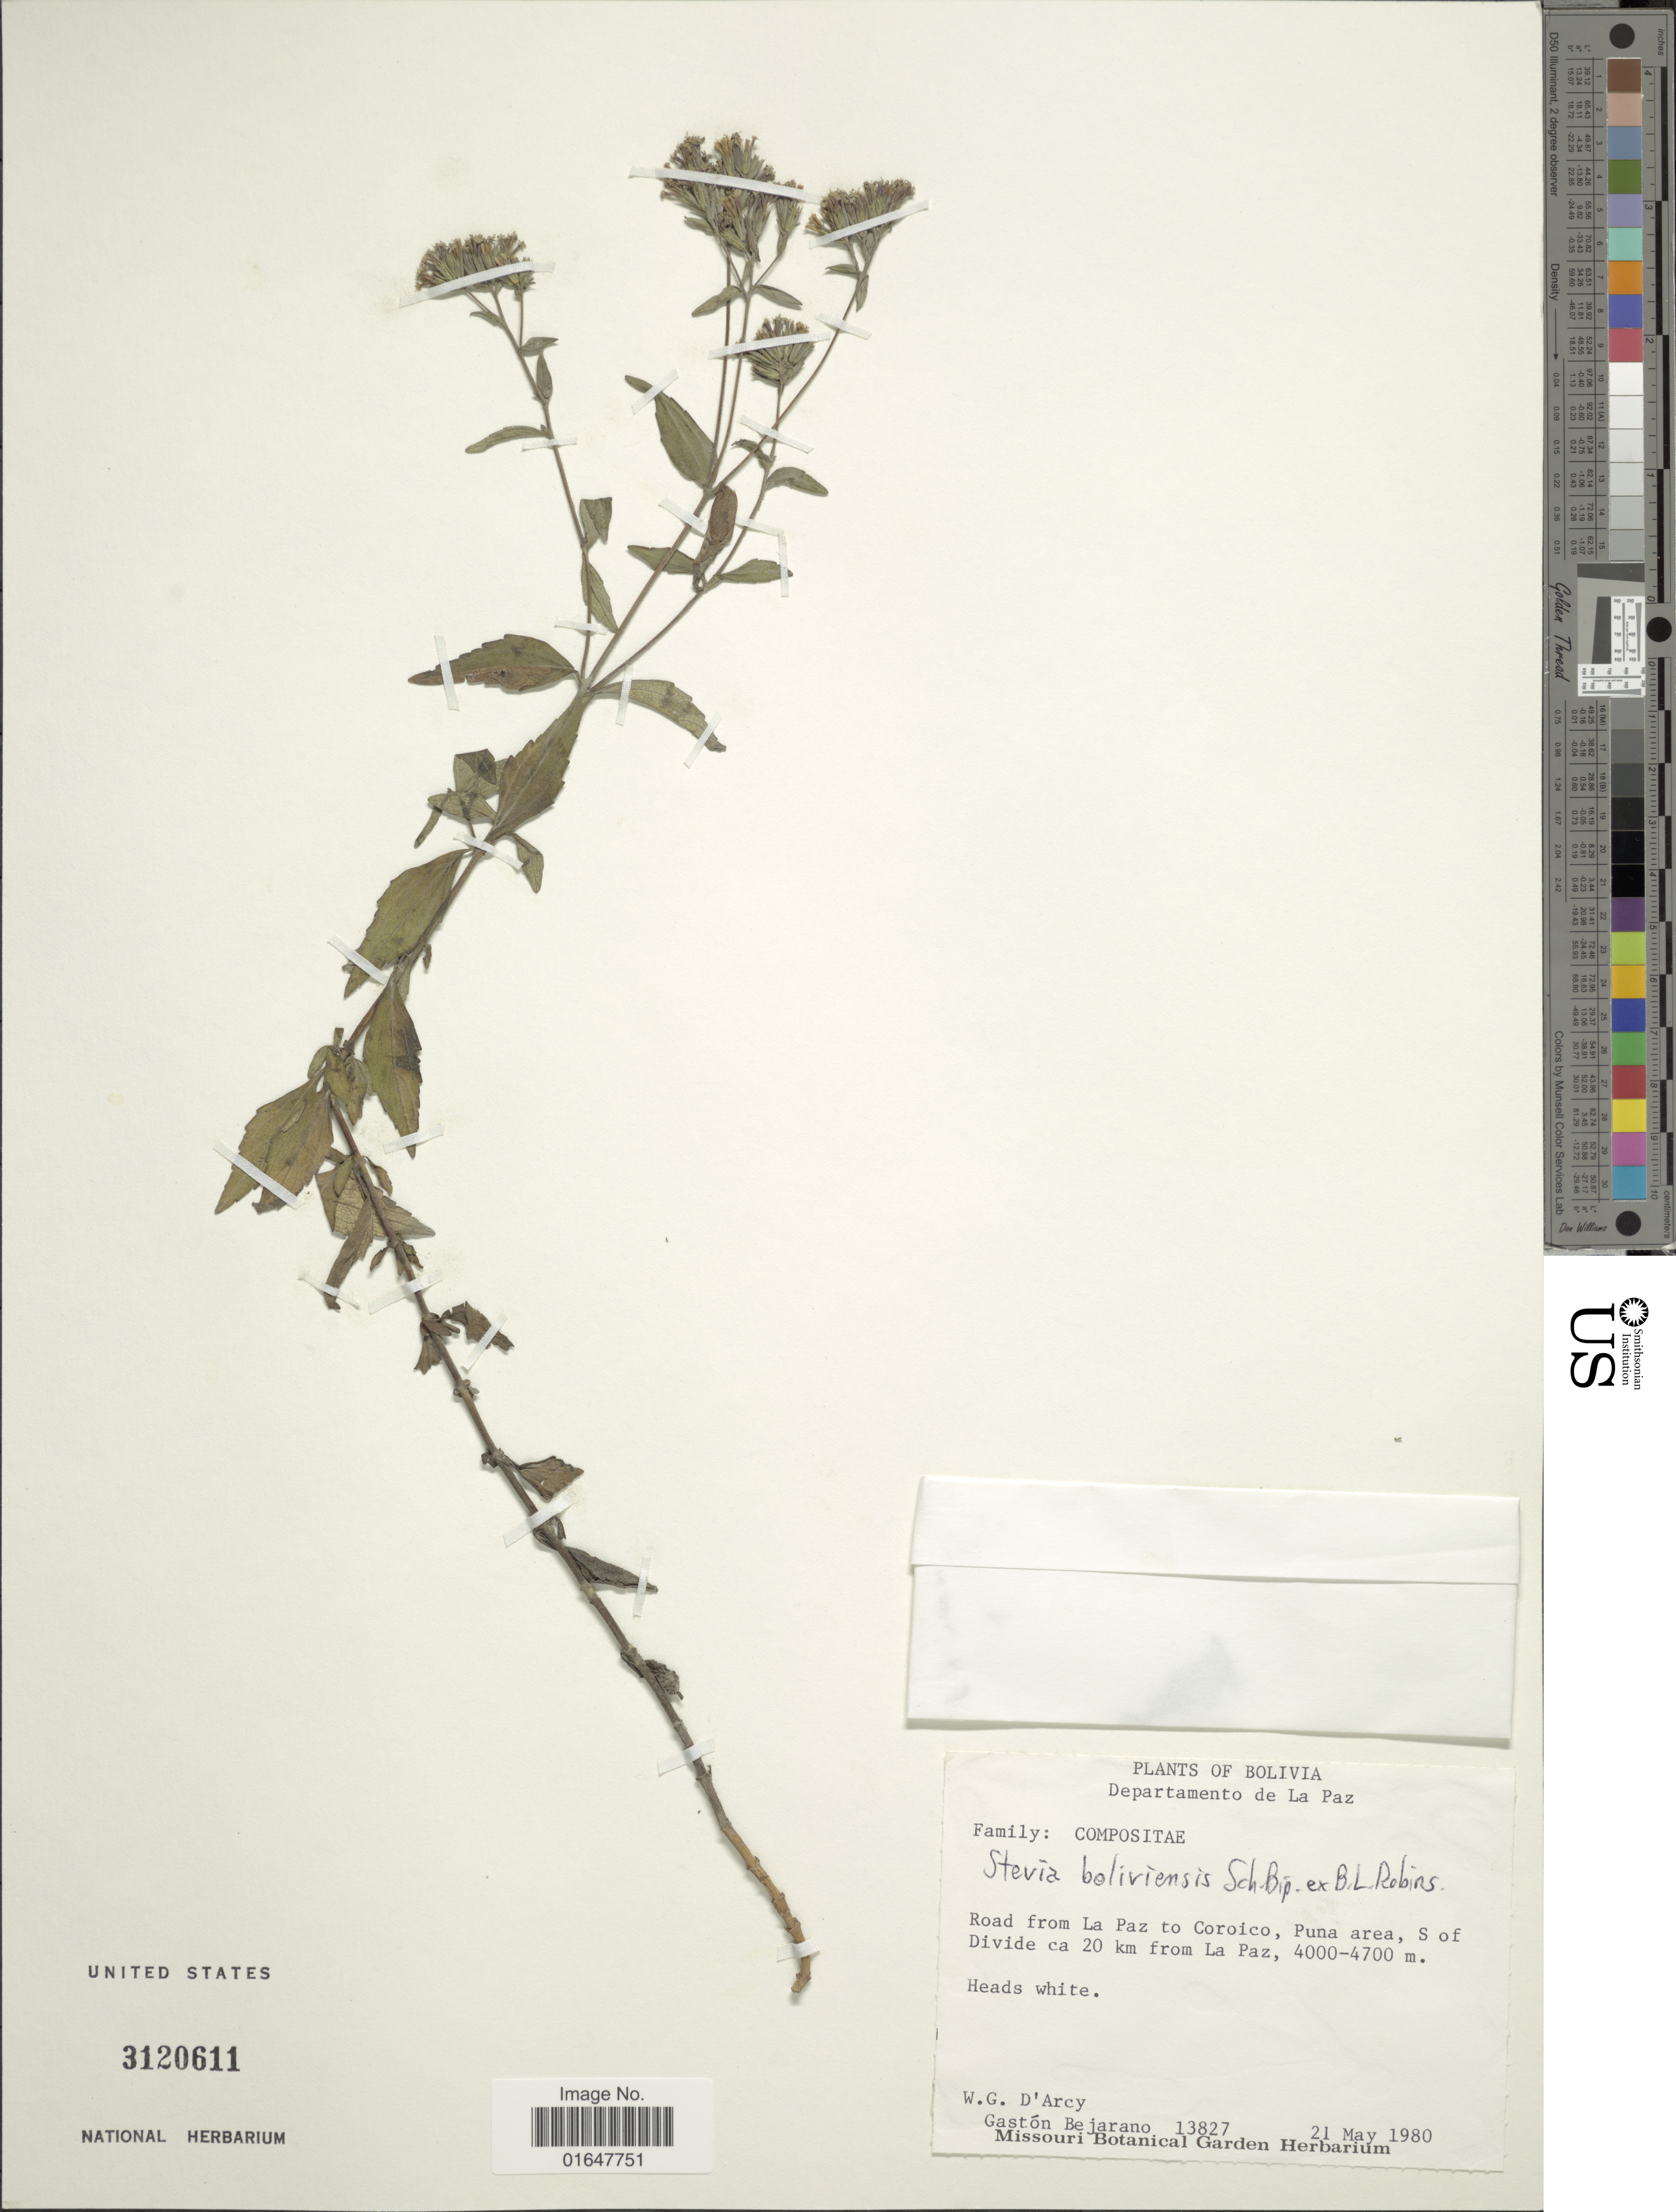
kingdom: Plantae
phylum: Tracheophyta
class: Magnoliopsida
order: Asterales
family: Asteraceae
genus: Stevia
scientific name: Stevia boliviensis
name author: Sch. Bip. ex Rusby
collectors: W. G. D'Arcy & G. Bejarano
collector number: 13827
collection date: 1980-05-21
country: Bolivia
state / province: La Paz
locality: Road from La Paz to Coroico, Puna area, S of Divide ca 20 km from La Paz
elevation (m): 4000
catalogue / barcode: US 3120611